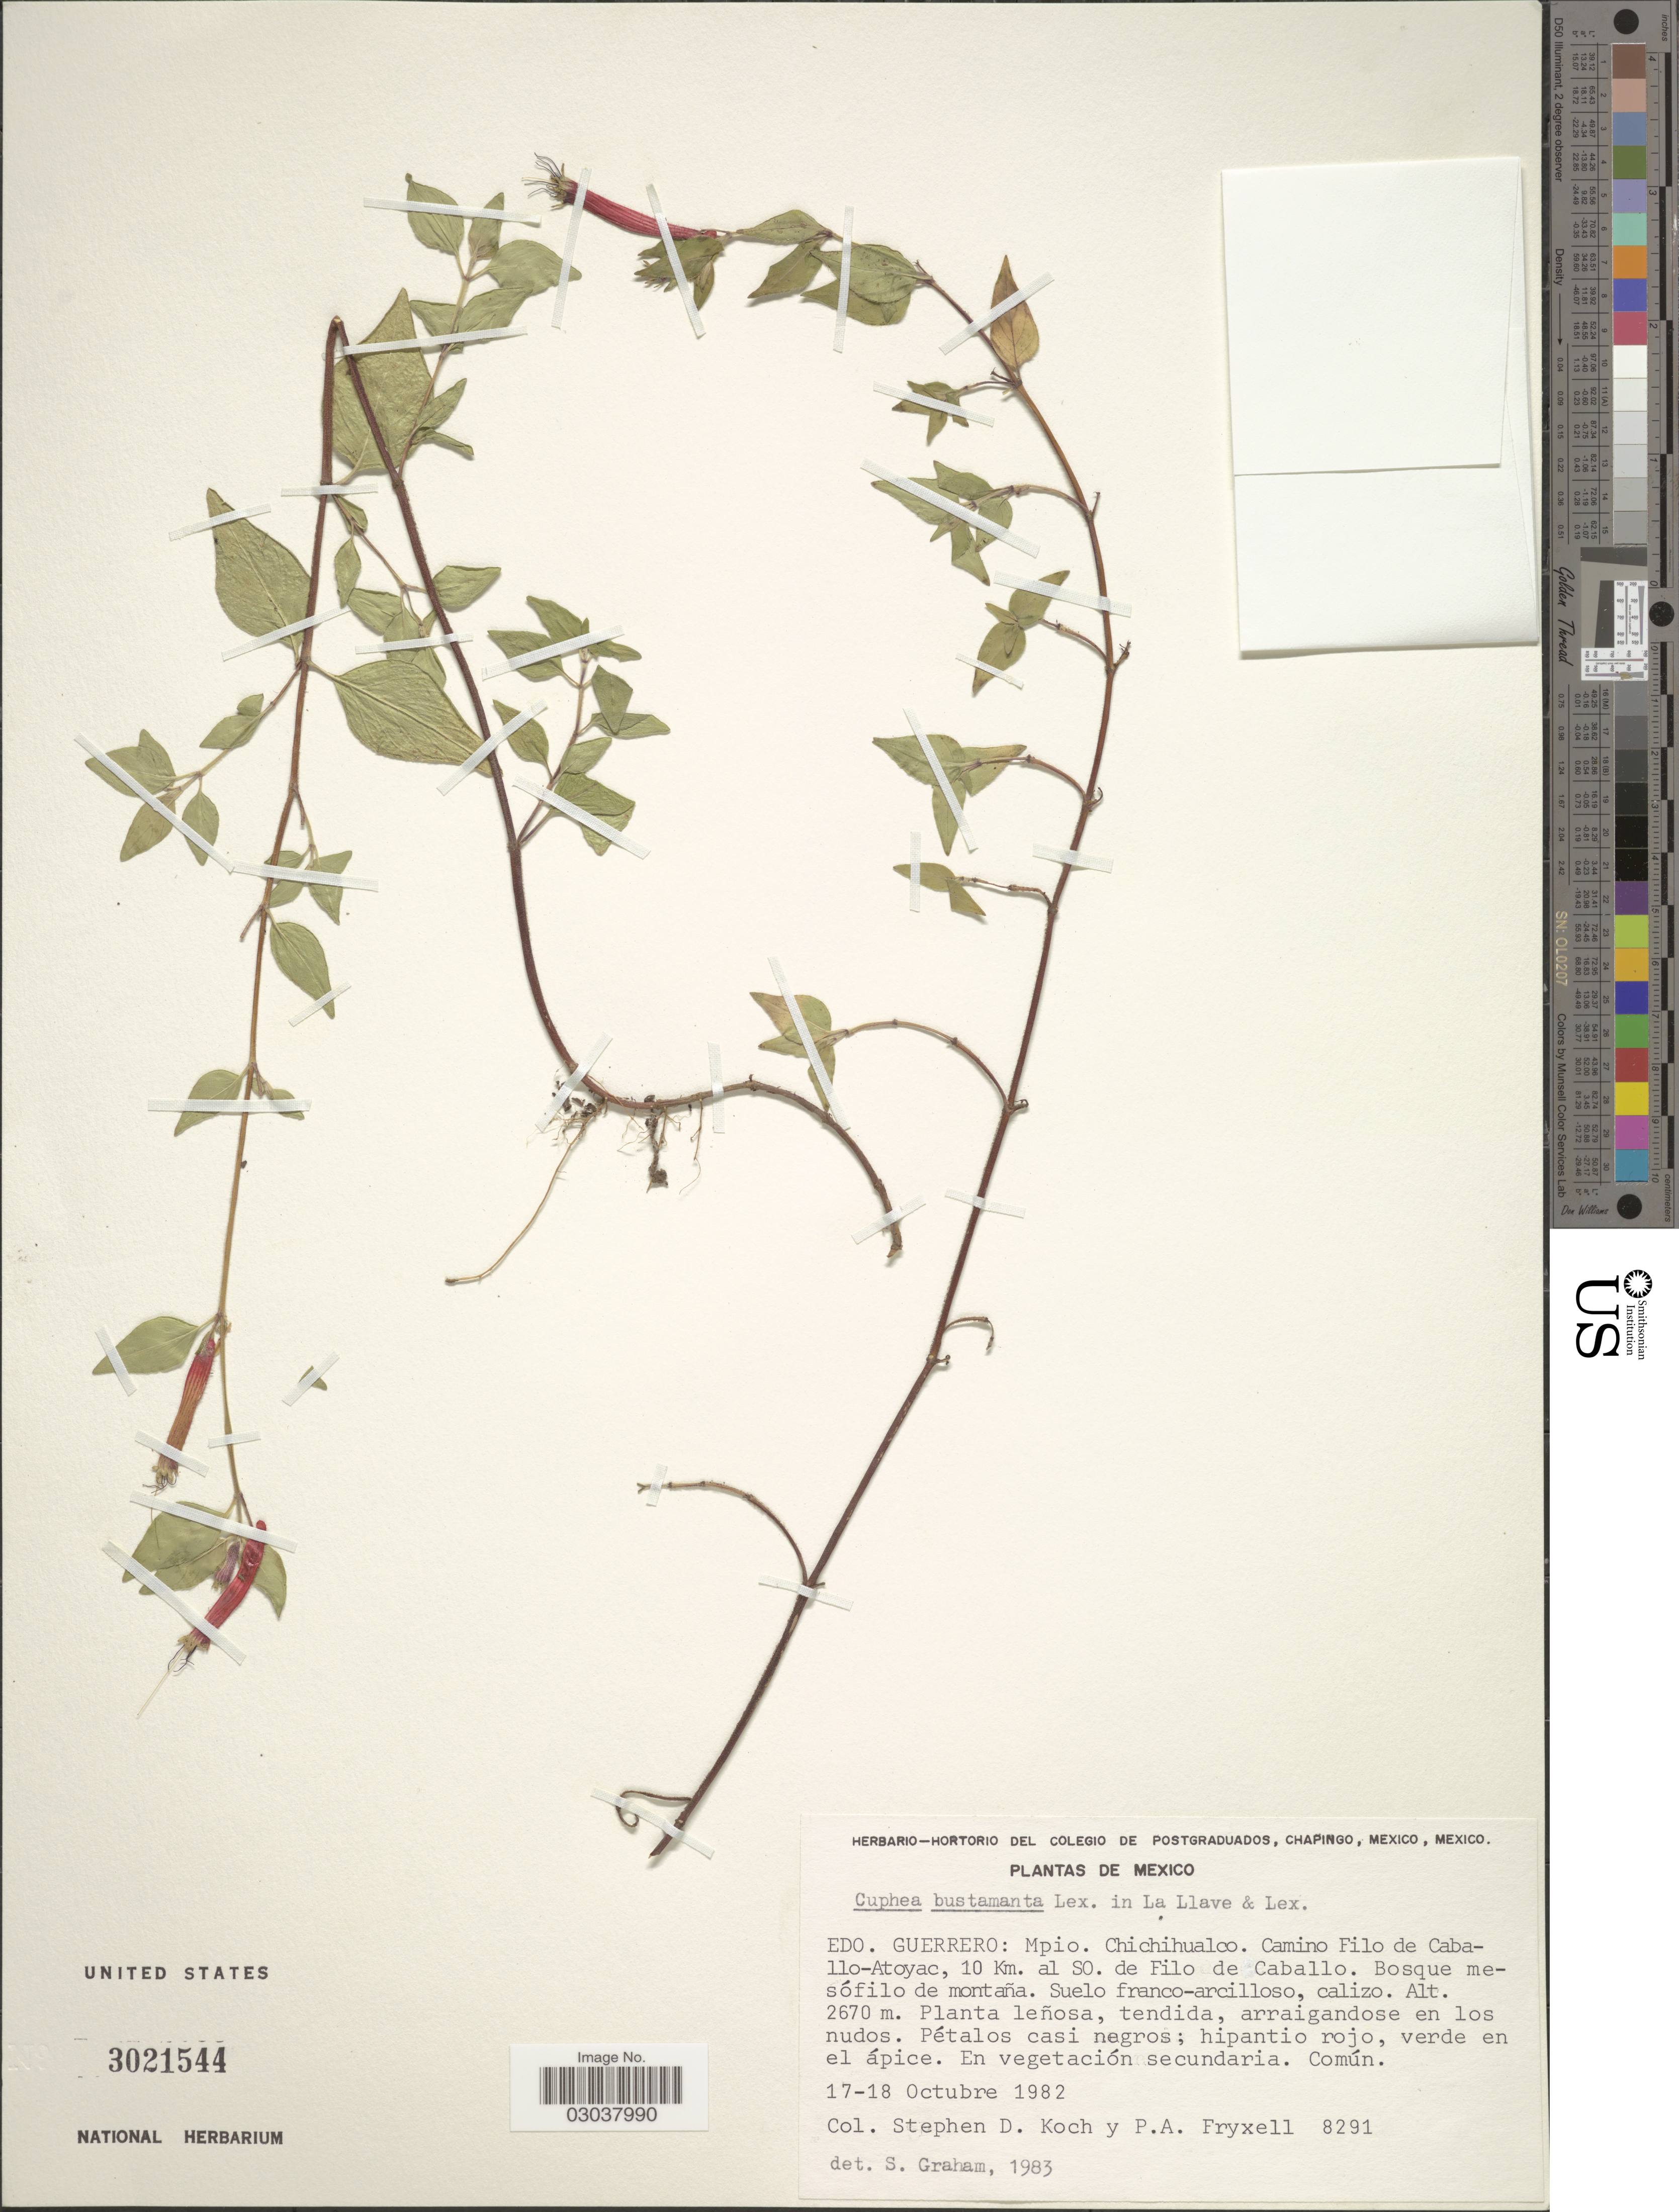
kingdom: Plantae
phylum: Tracheophyta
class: Magnoliopsida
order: Myrtales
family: Lythraceae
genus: Cuphea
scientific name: Cuphea bustamanta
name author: Lex.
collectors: S. D. Koch & P. A. Fryxell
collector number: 8291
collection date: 1982-10-17/1982-10-18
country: Mexico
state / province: Guerrero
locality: Mpio. Chichihualco. Camino Filo de Caballo-Atoyac, 10 Km. al SO. de Filo de Caballo.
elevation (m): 2670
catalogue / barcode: US 3021544